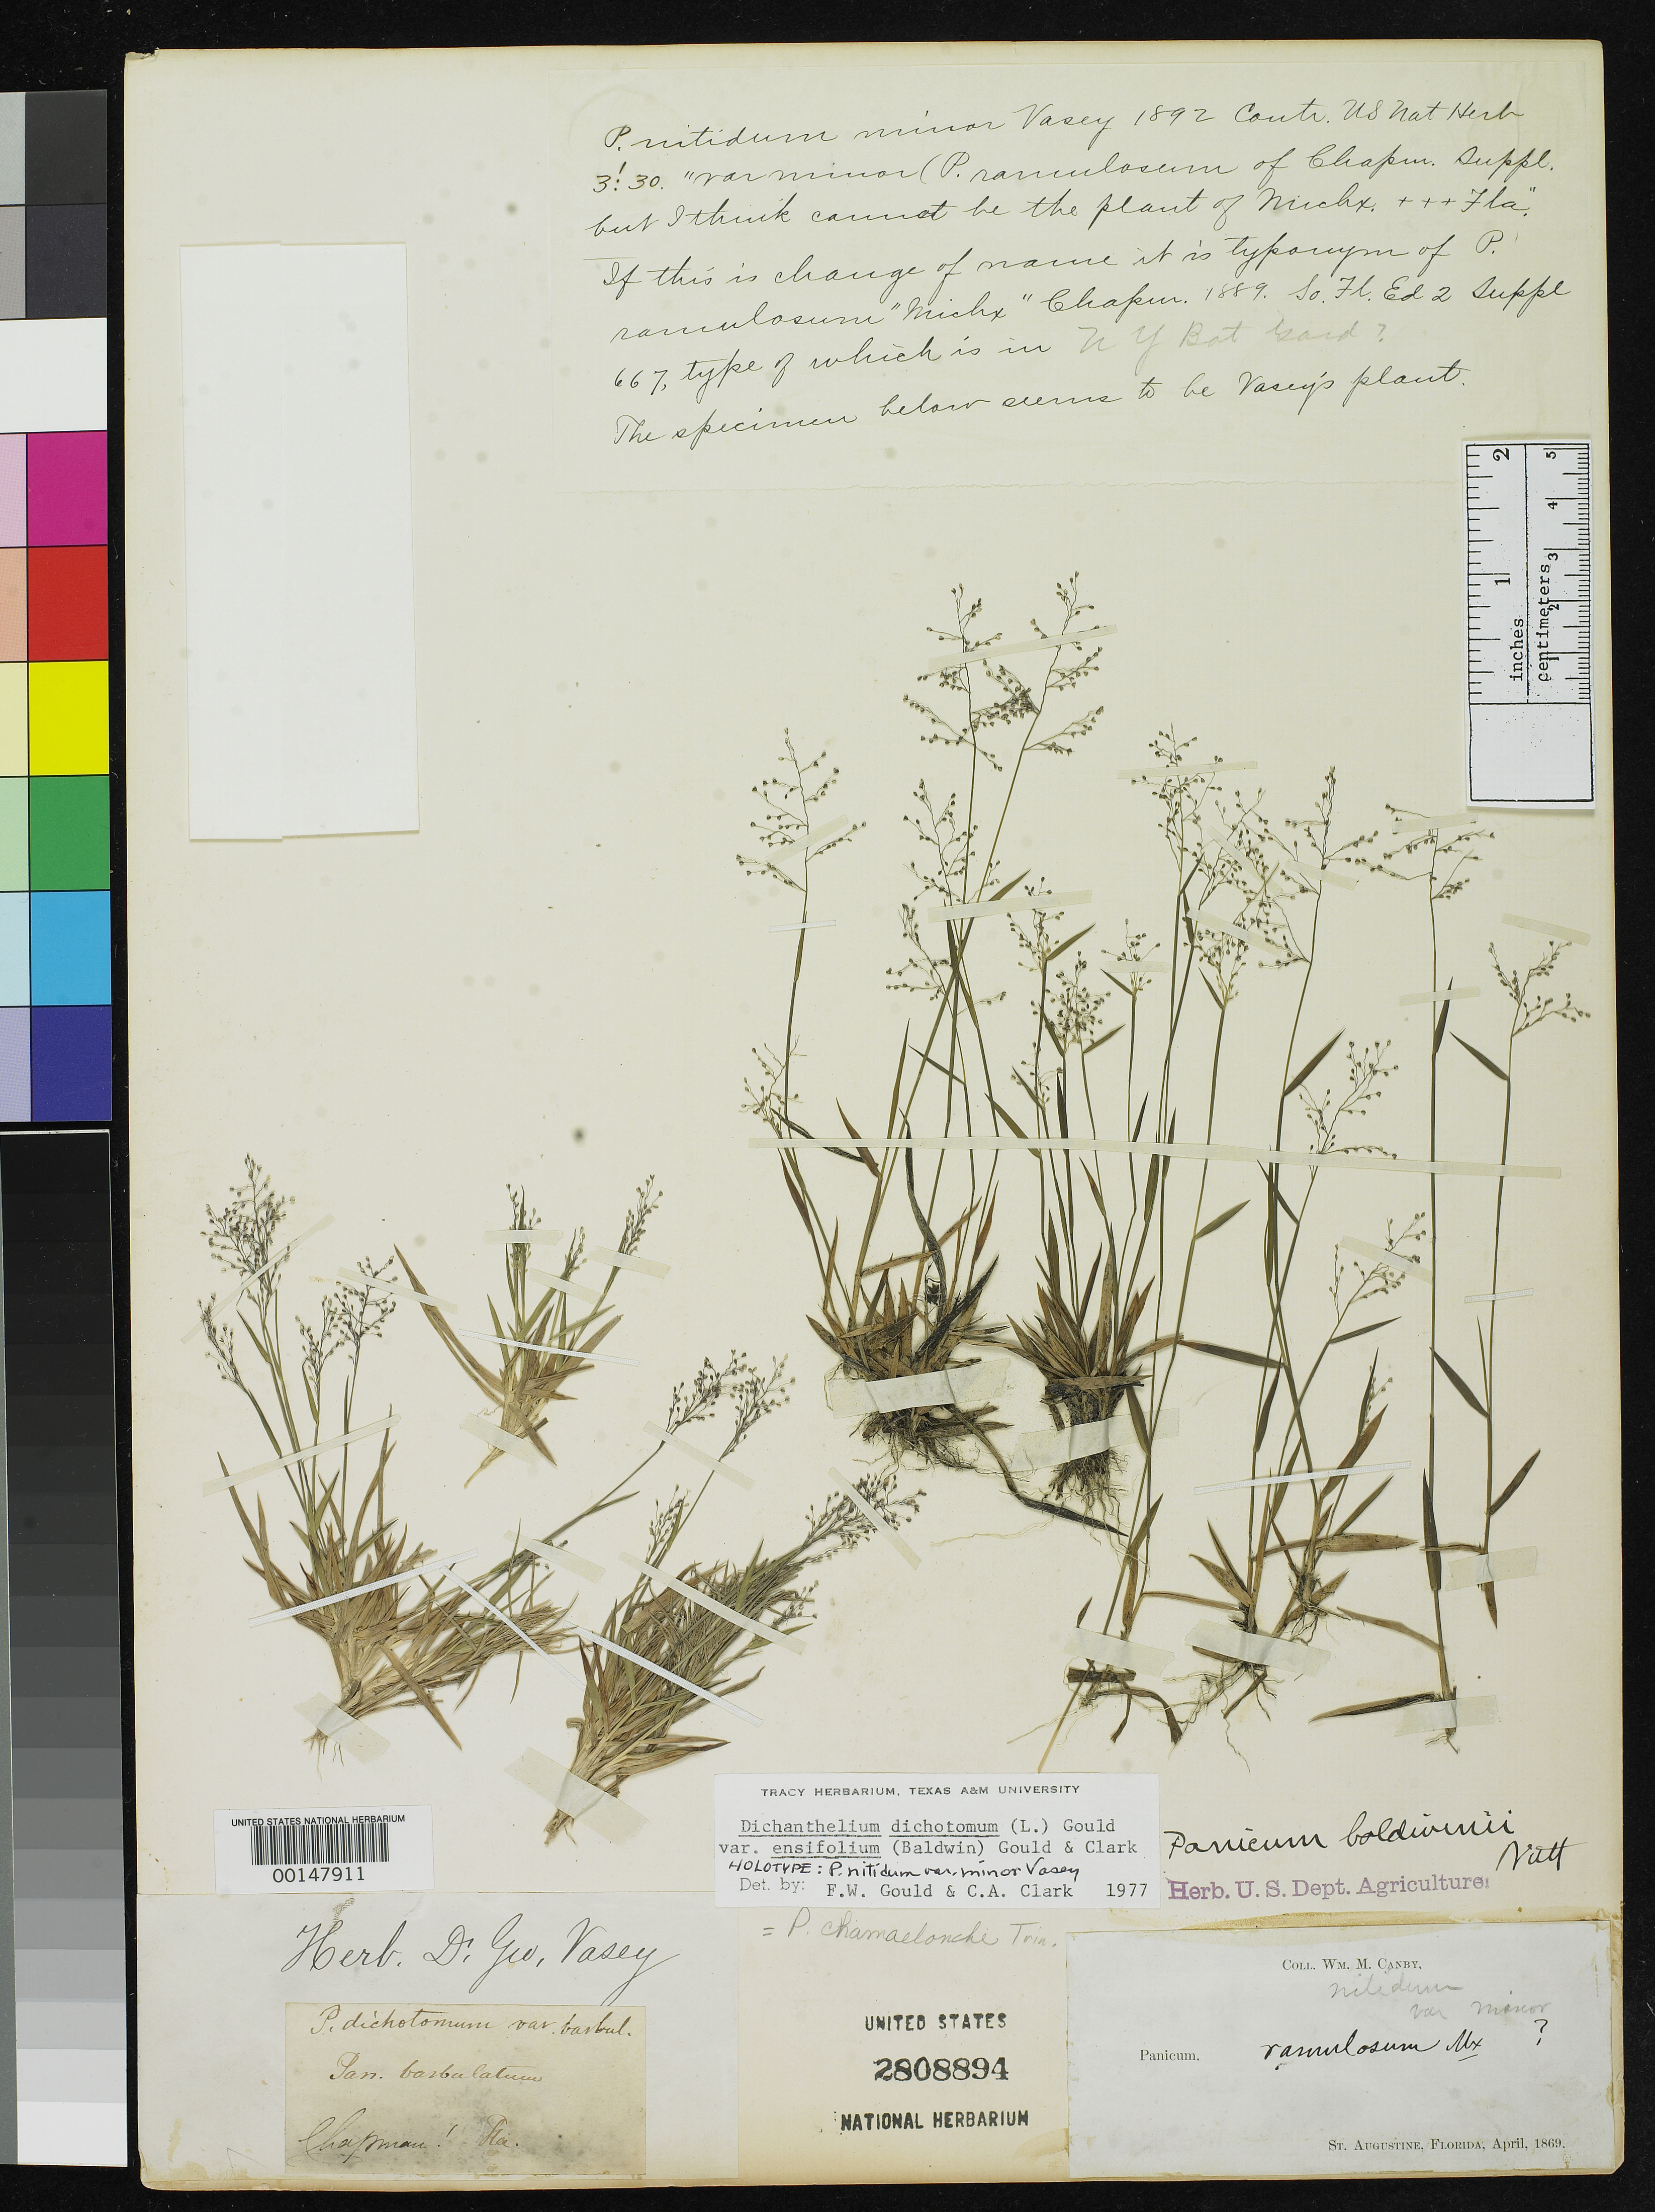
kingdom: Plantae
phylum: Tracheophyta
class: Liliopsida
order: Poales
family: Poaceae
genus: Panicum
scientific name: Panicum nitidum var. minor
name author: Vasey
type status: Lectotype; Type Collection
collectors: W. M. Canby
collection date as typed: Apr 1869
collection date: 1869-04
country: United States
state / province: Florida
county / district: St. Johns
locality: St. Augustine.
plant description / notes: Specimen annotated (1977) and cited (1978) by Gould & Clark as "holotype". Panicum nitidum var. minor Vasey: protologue cites no collections or specimens, except "Florida"; based (at least in part) on "P. ramulosum of Chapman's supplement, but I think cannot be the plant of Michx." Re-published (with same data) in Contr. U.S. Natl. Herb. 3: 30 (1892). Panicum baldwinii Nutt. ex Chapm. (1897) is apparently based, at least in part, on the same name and specimens; Panicum baldwinii Nutt. ex Scribn. (1898) is either a later homonym or isonym (apparently also based, in part, on same material).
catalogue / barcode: US 2808894